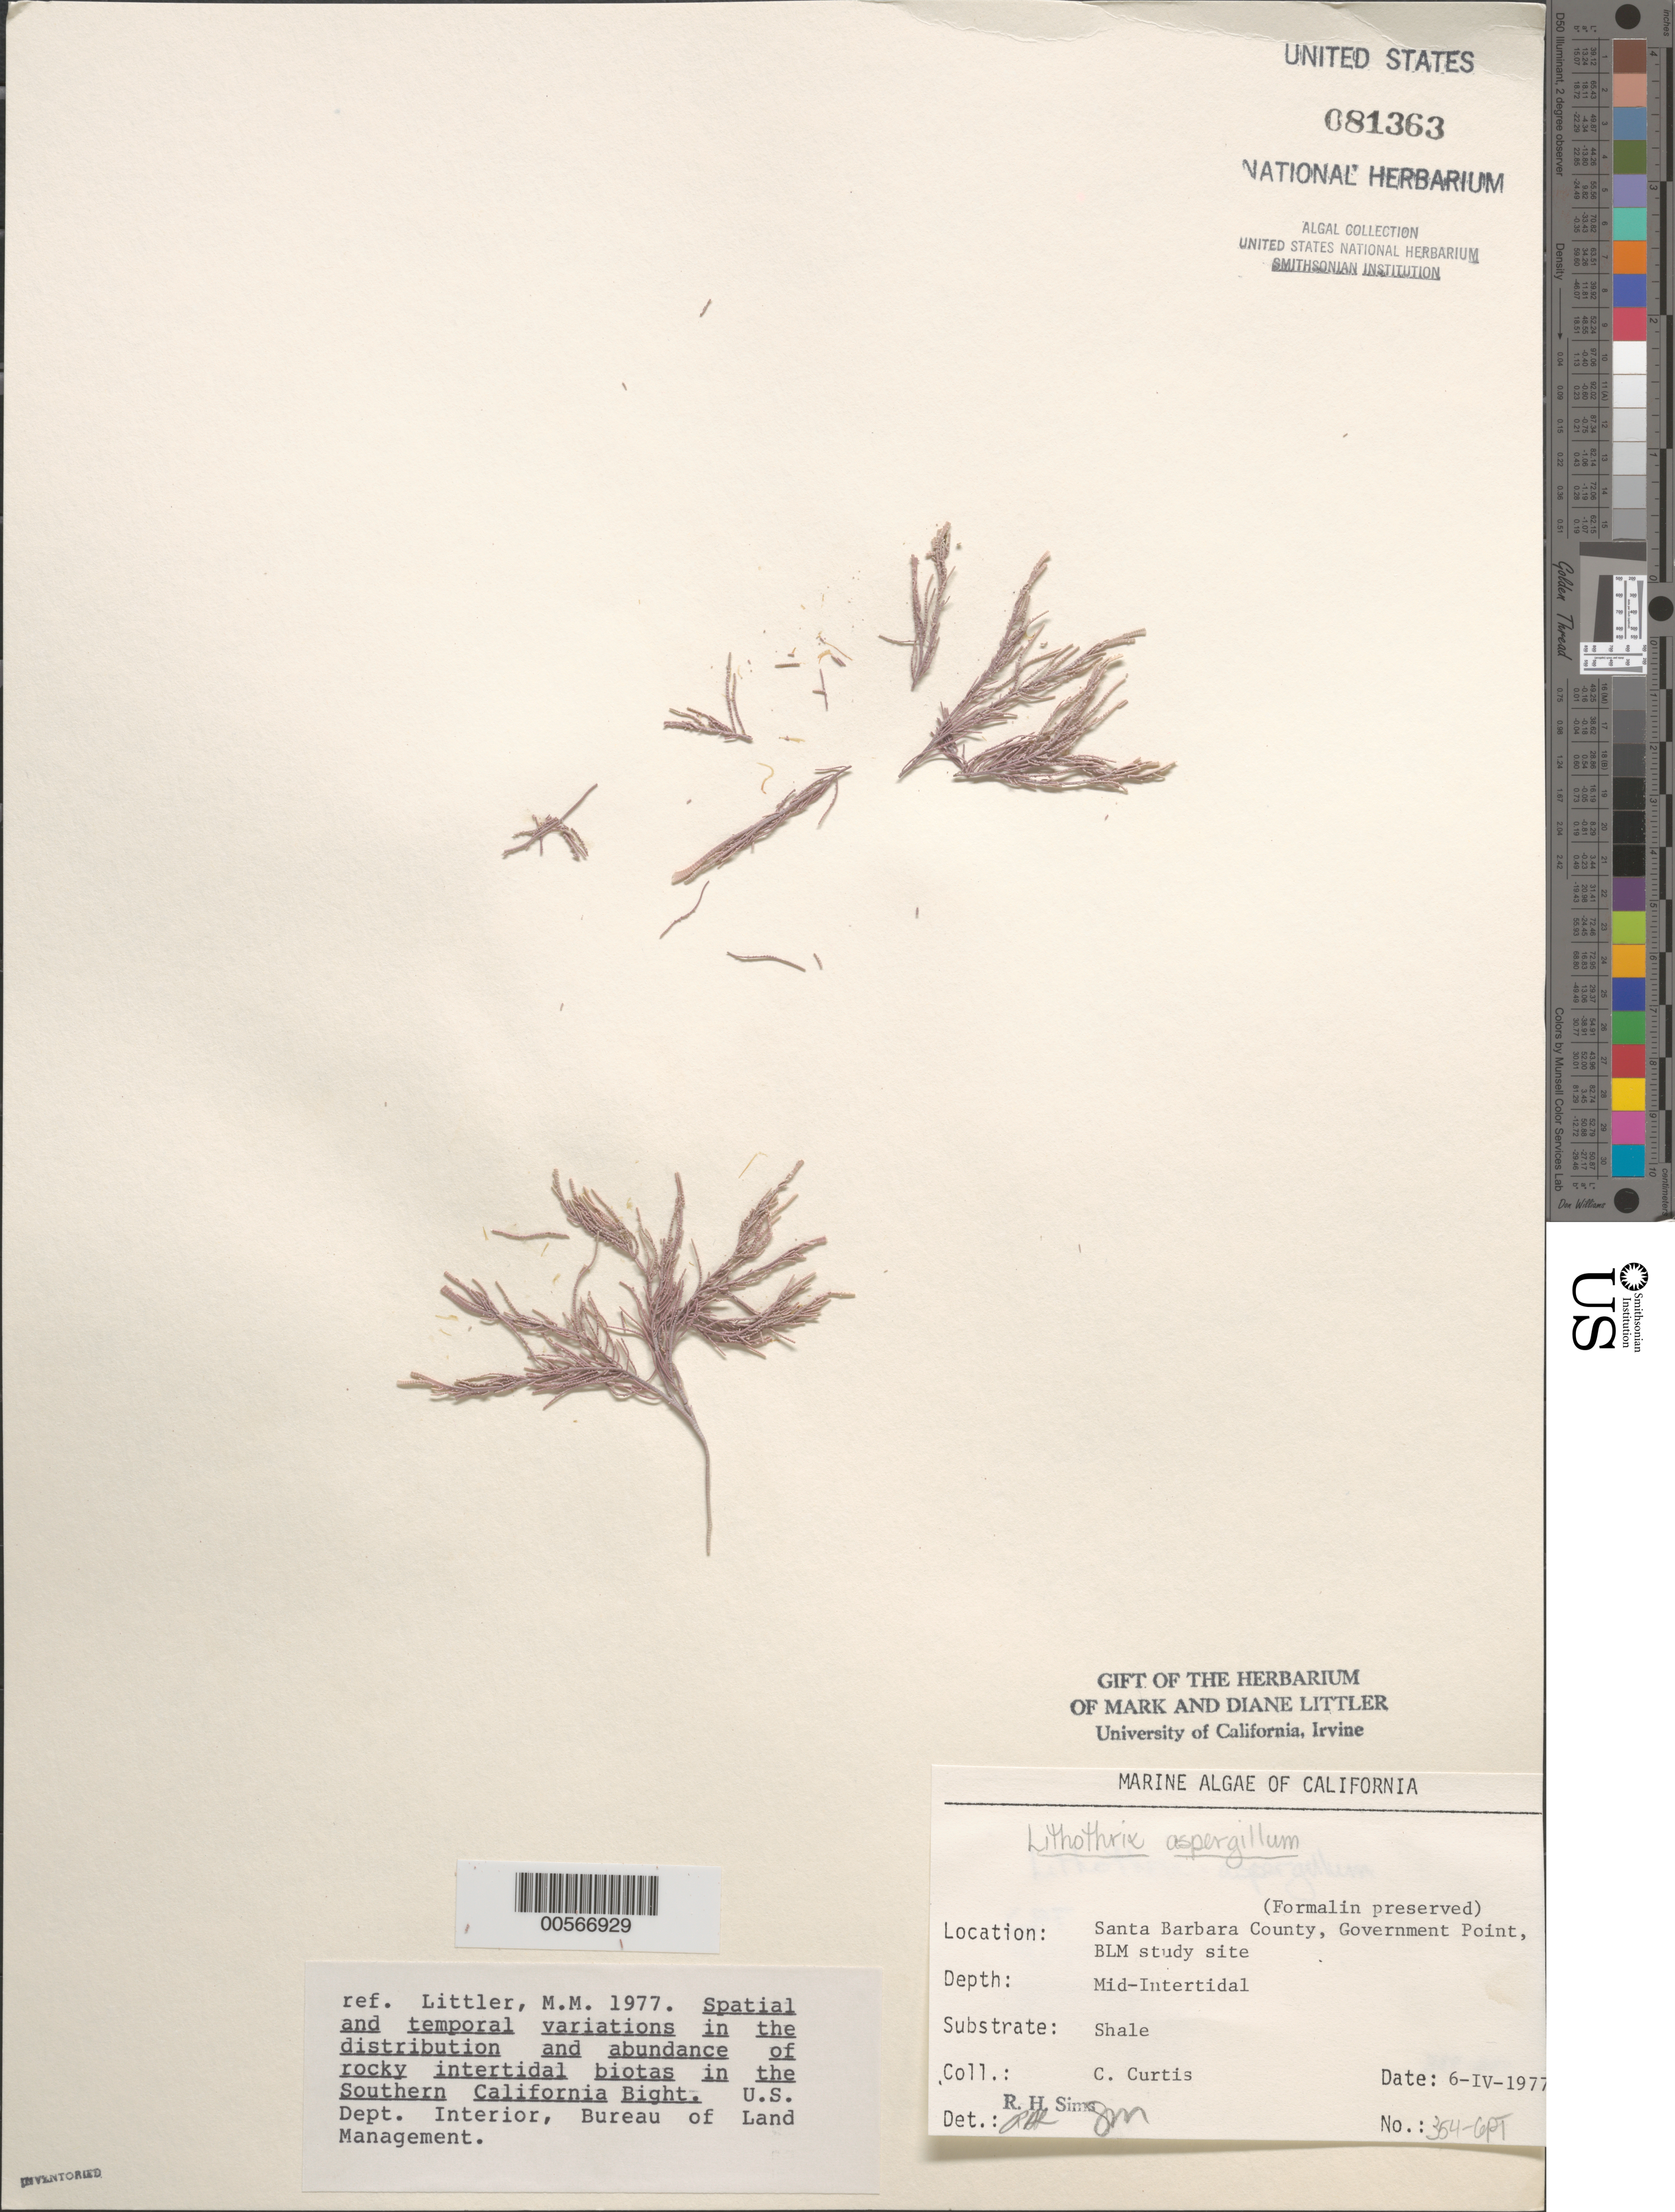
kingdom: Plantae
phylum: Rhodophyta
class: Florideophyceae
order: Corallinales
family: Lithophyllaceae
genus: Lithothrix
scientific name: Lithothrix aspergillum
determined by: Sims, Robert H.; Murray, S. N.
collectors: C. Curtis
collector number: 354-gpt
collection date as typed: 06 Apr 1977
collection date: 1977-04-06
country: United States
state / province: California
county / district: Santa Barbara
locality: Government Point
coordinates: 34 26'31"N, 120 24'06"W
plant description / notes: BLM-SOCALBIGHT Rocky Intertidal Survey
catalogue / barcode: US 81363